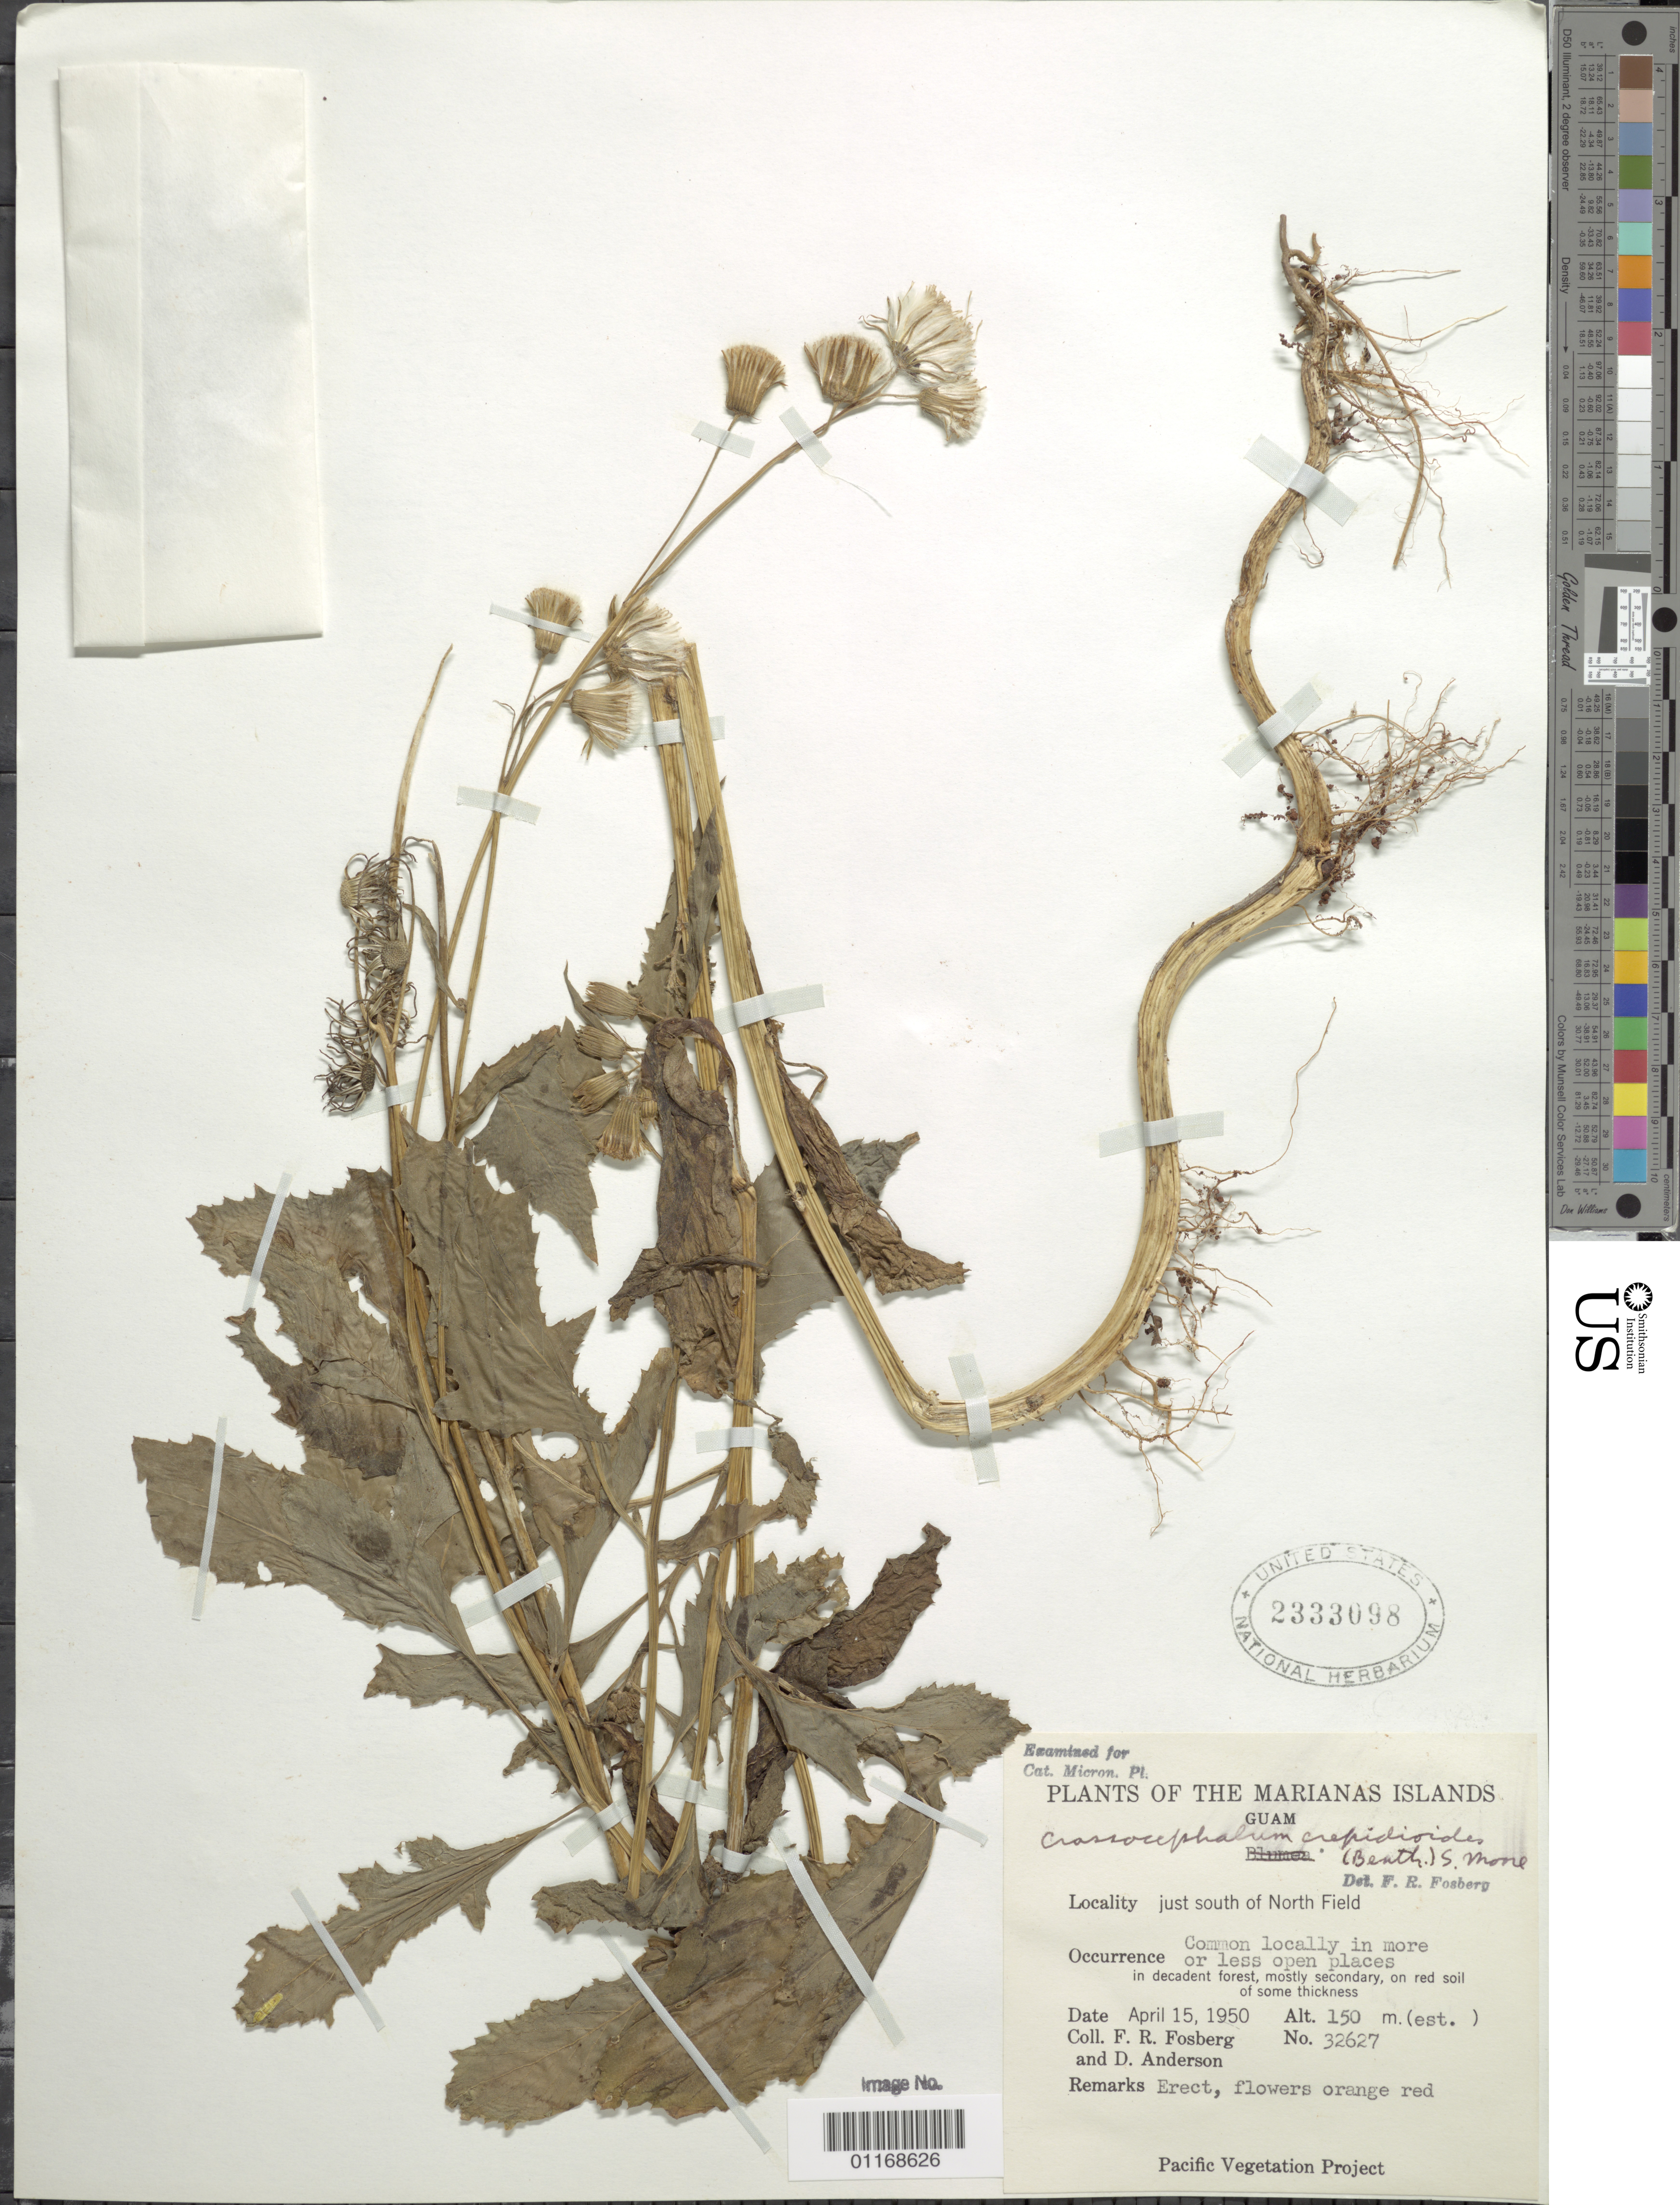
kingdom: Plantae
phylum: Tracheophyta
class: Magnoliopsida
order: Asterales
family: Asteraceae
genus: Crassocephalum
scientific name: Crassocephalum crepidioides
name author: (Benth.) S. Moore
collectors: F. R. Fosberg & D. Anderson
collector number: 32627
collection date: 1950-04-15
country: Guam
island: Guam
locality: Just S. of North field.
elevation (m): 150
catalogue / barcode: US 2333098